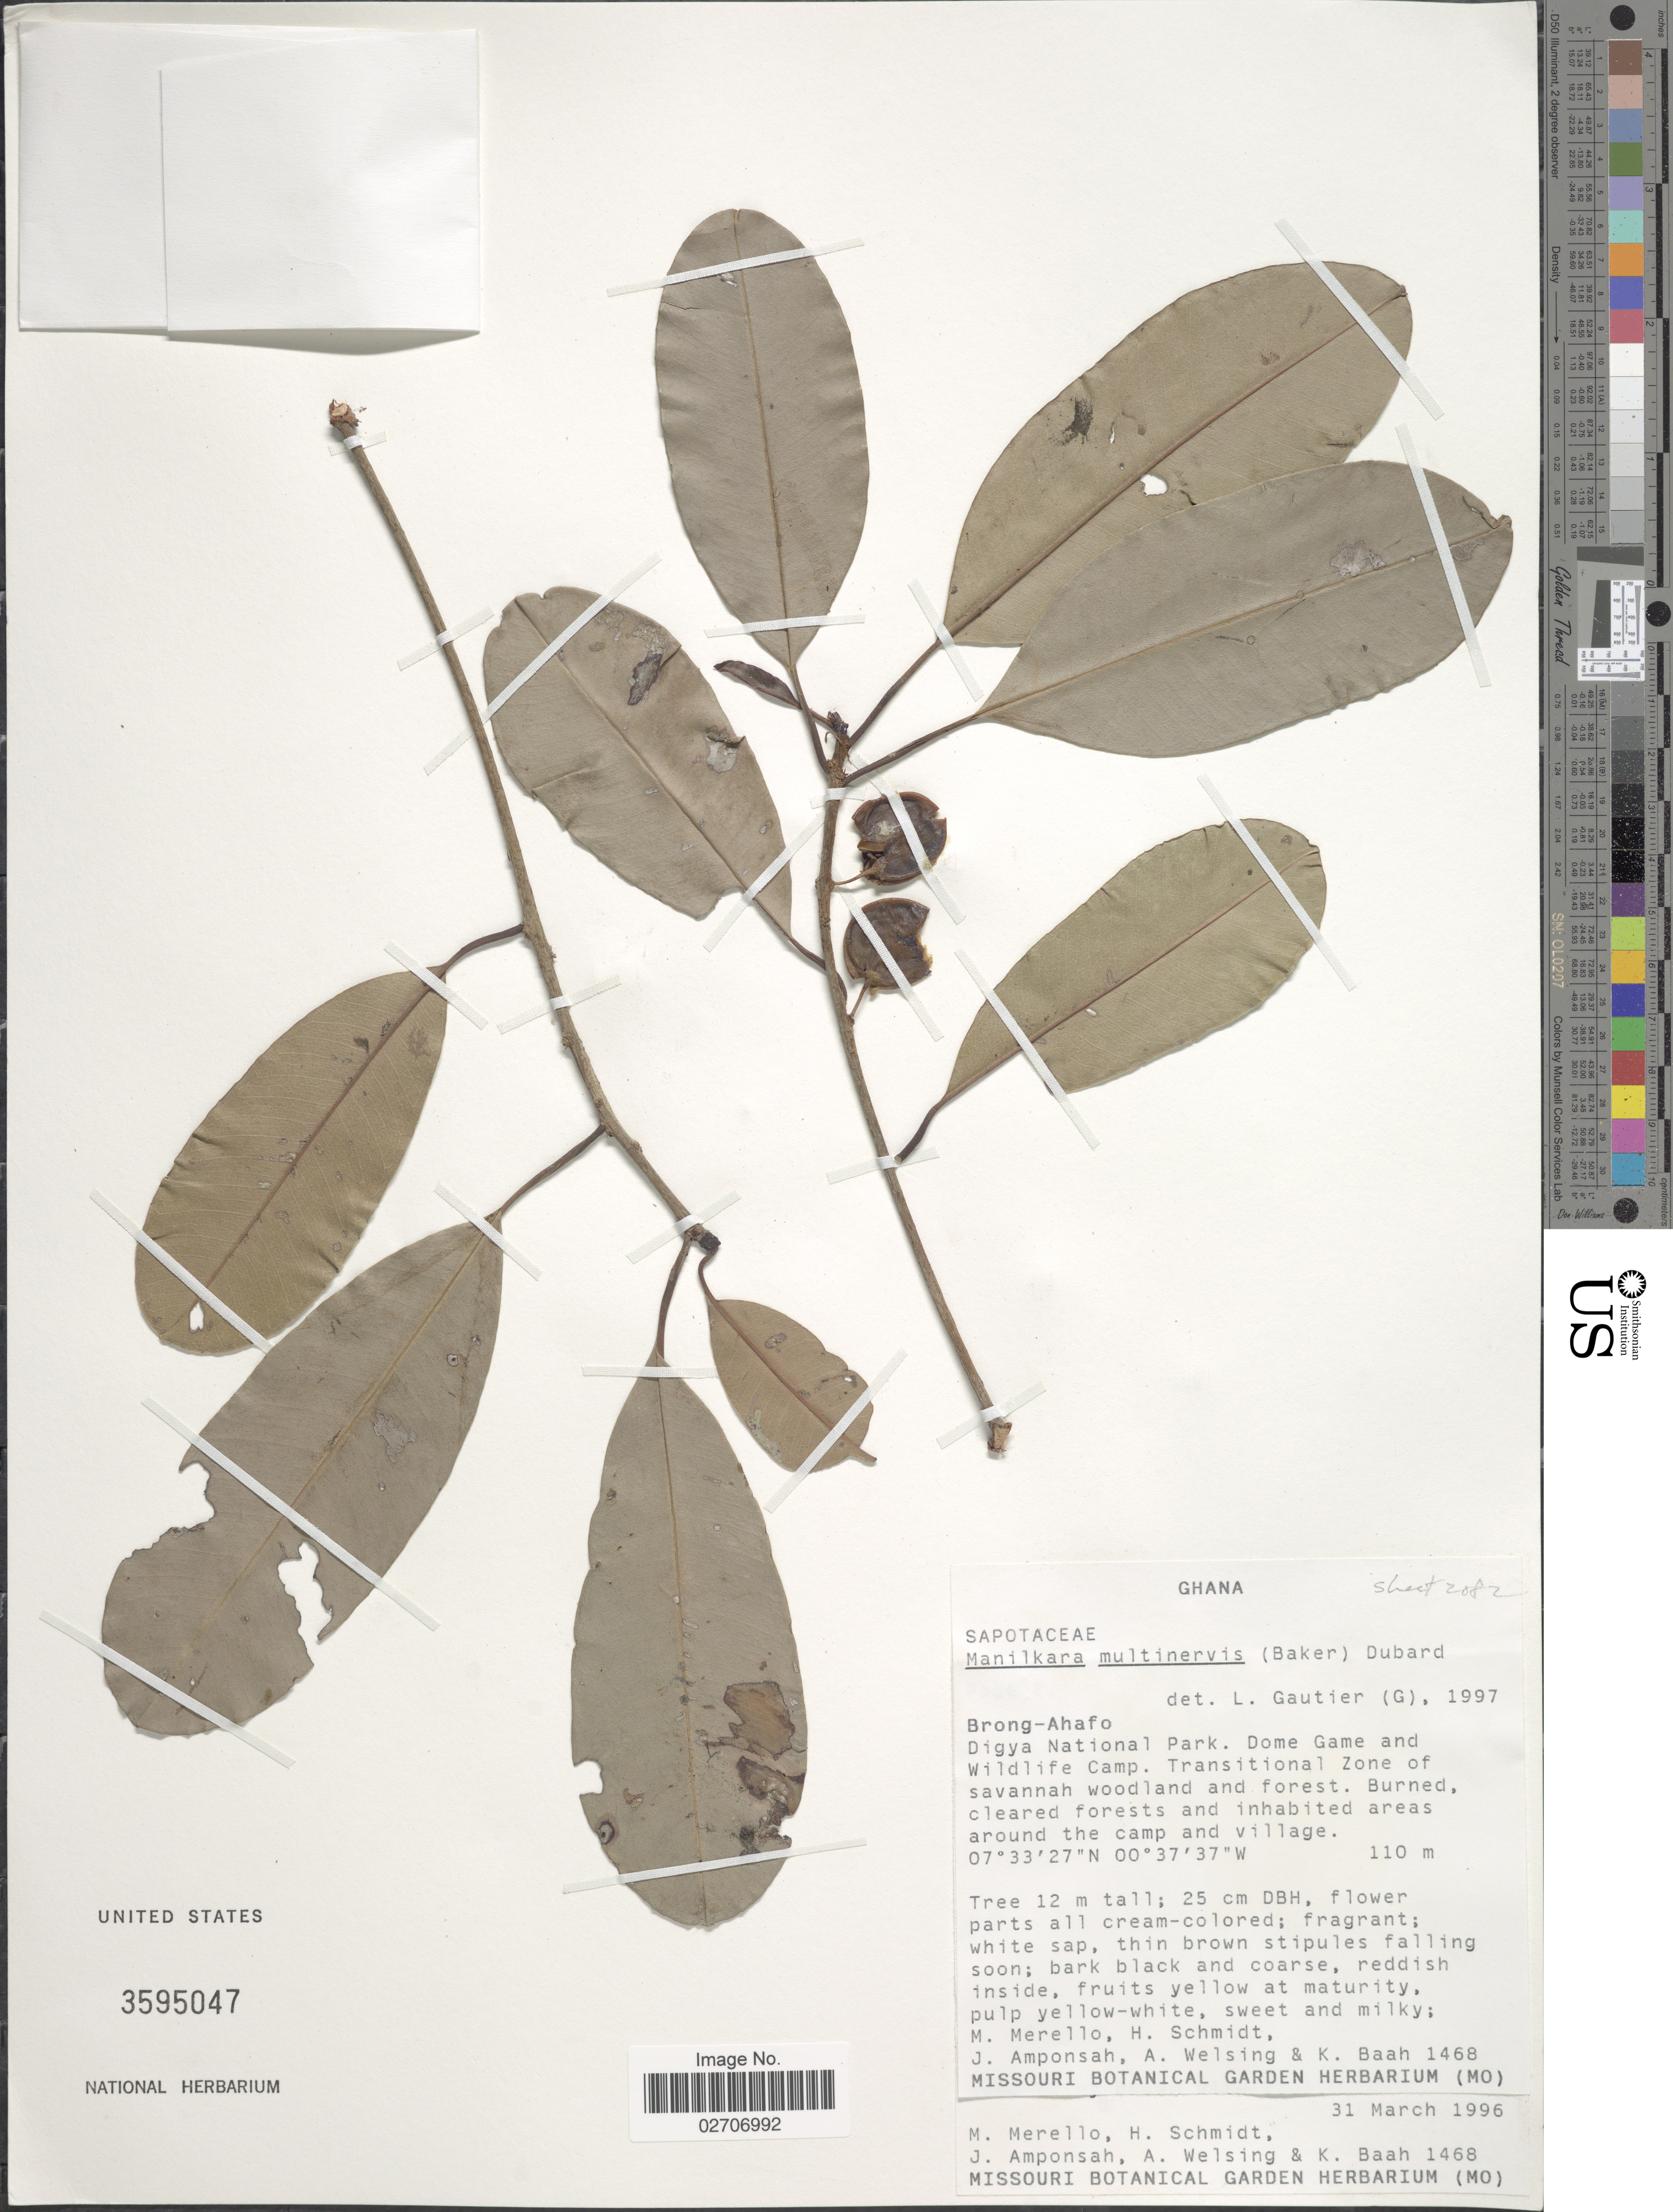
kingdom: Plantae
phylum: Tracheophyta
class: Magnoliopsida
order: Ericales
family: Sapotaceae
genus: Manilkara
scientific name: Manilkara multinervis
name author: (Baker) Dubard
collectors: M. Merello, H. Schmidt, J. Amponsah, A. Welsing & K. Baah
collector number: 1468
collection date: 1996-03-31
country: Ghana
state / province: Brong-Ahafo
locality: Digya National Park. Dome Game and Wildlife Camp. Transitional Zone of savannah woodland and forest. Burned, cleared forests and inhabited areas around the camp and village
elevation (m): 110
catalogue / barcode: US 3595047